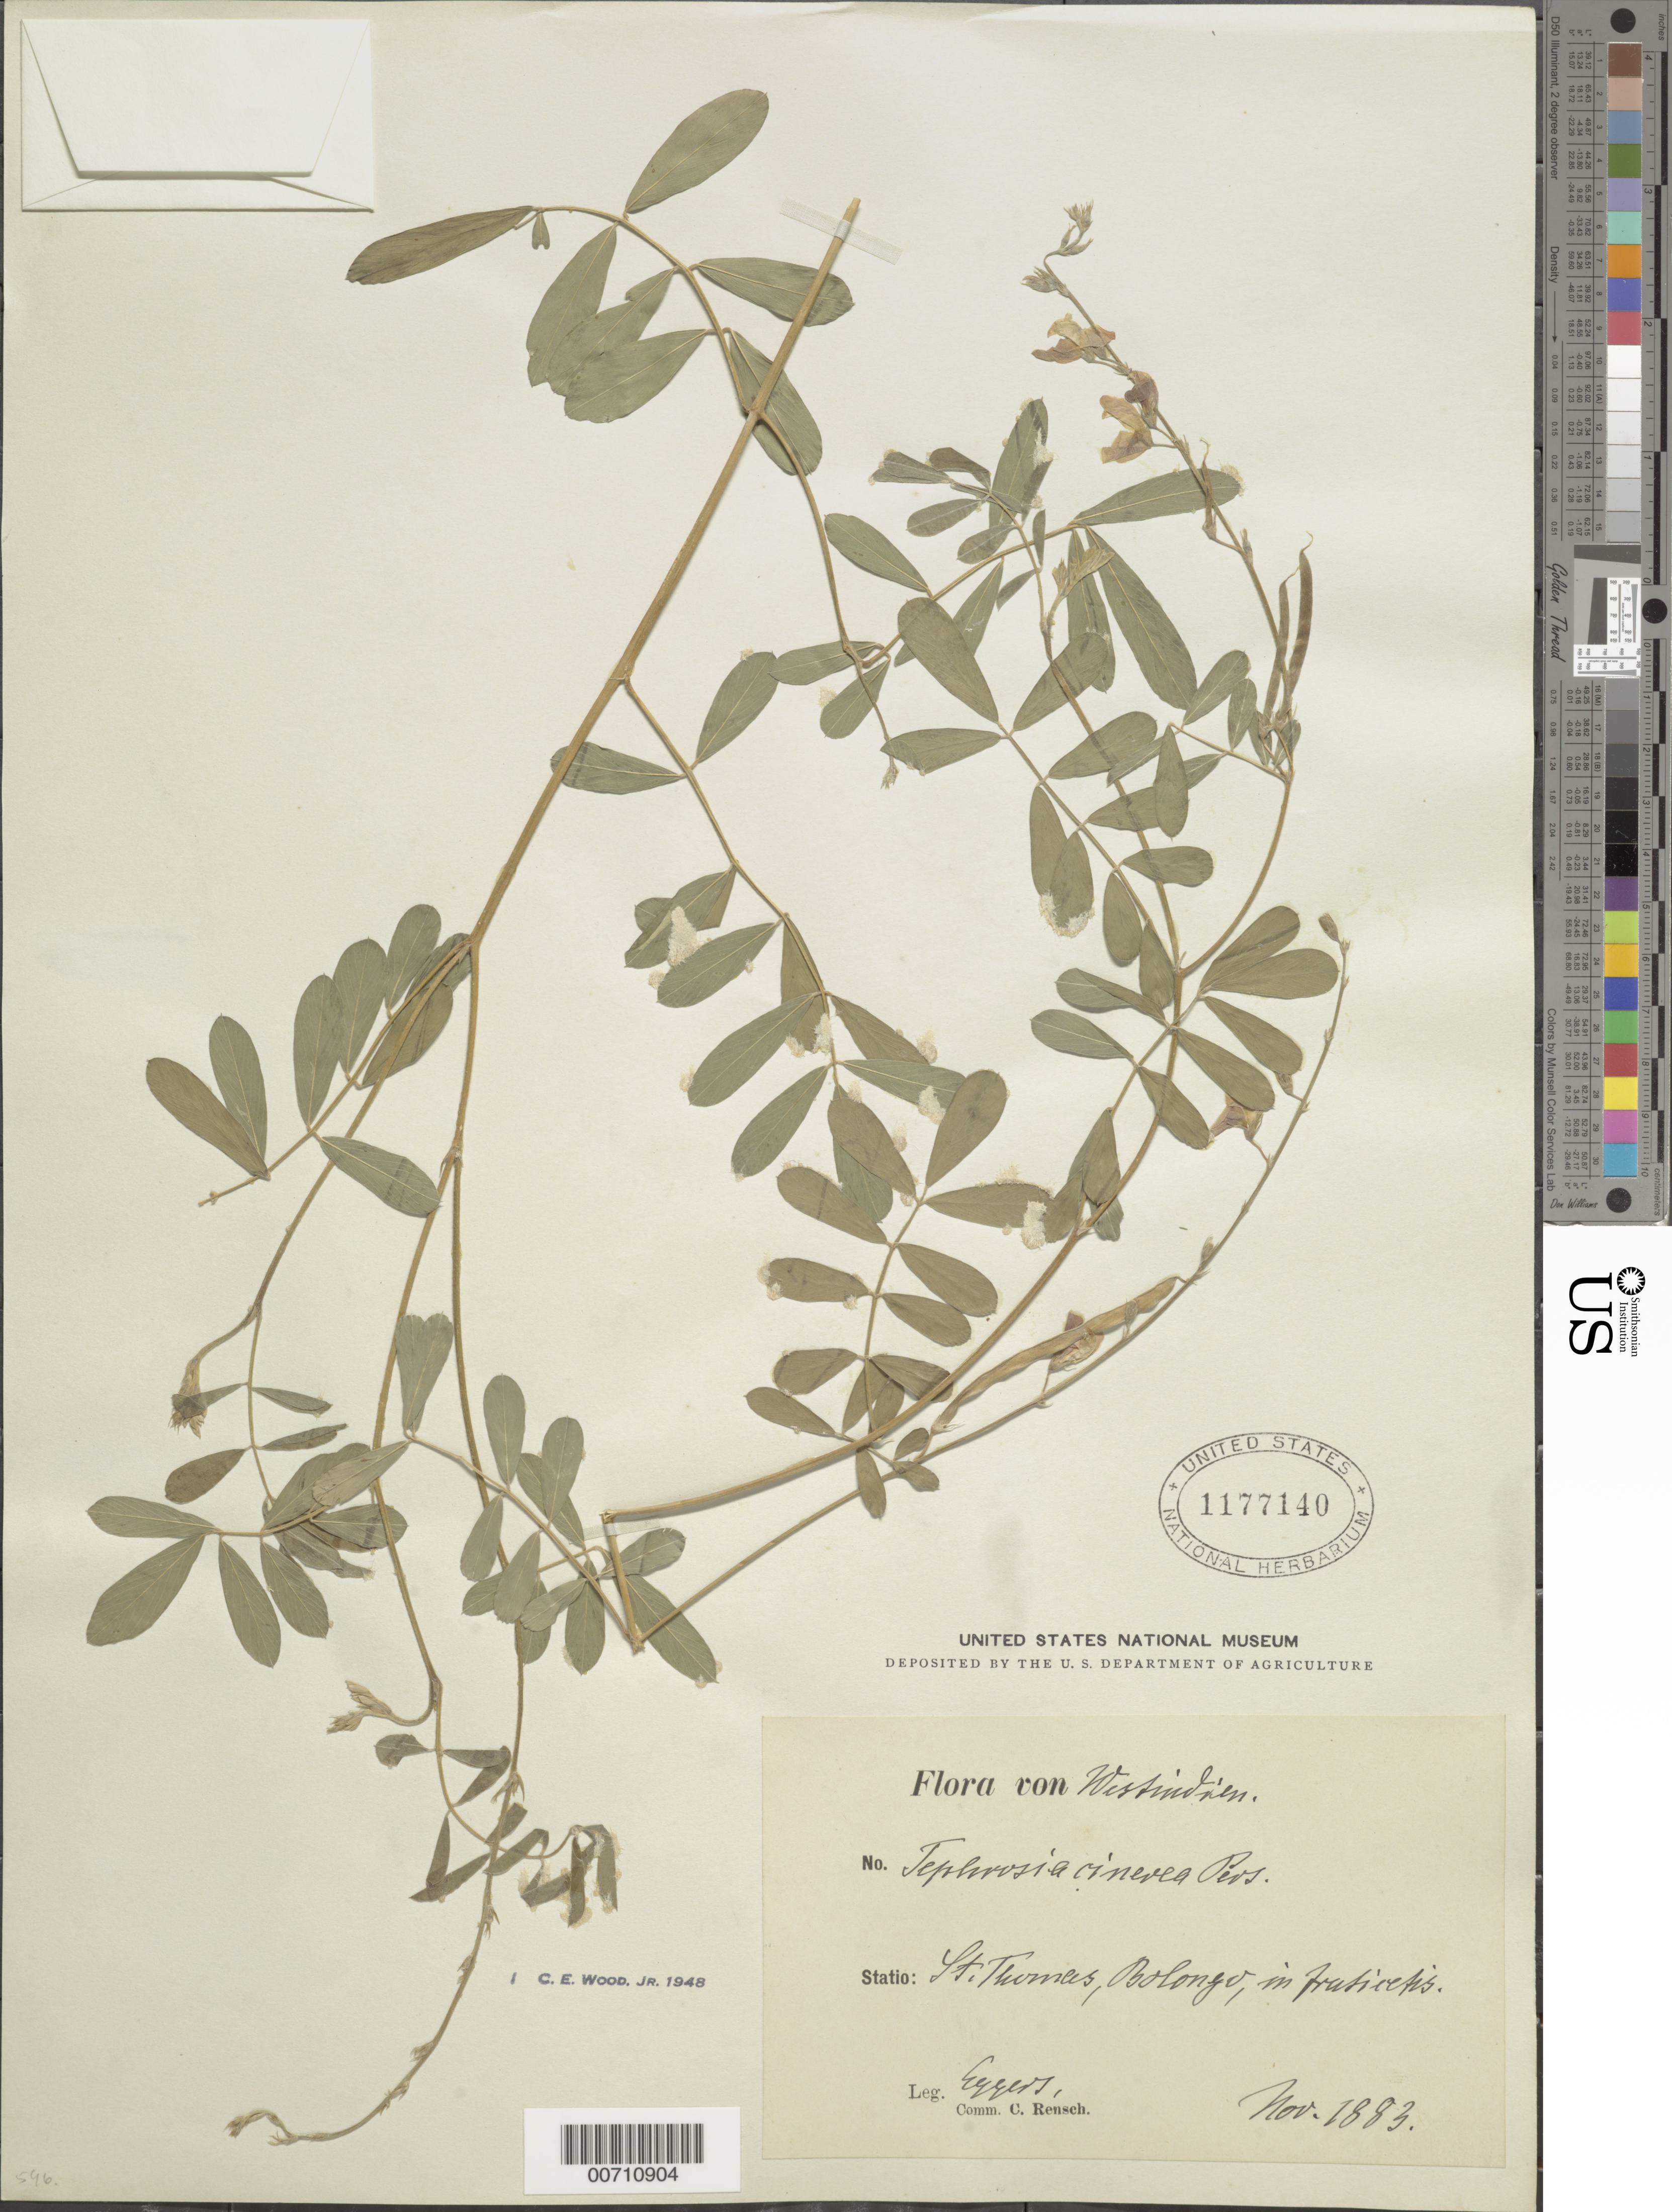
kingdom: Plantae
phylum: Tracheophyta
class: Magnoliopsida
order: Fabales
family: Fabaceae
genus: Tephrosia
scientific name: Tephrosia cinerea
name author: (L.) Pers.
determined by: Wood, C. E., Jr.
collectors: H. F. A. von Eggers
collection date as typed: Nov 1883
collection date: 1883-11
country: U.S. Virgin Islands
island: St. Thomas Island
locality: Bolongo, in fruticetis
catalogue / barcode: US 1177140